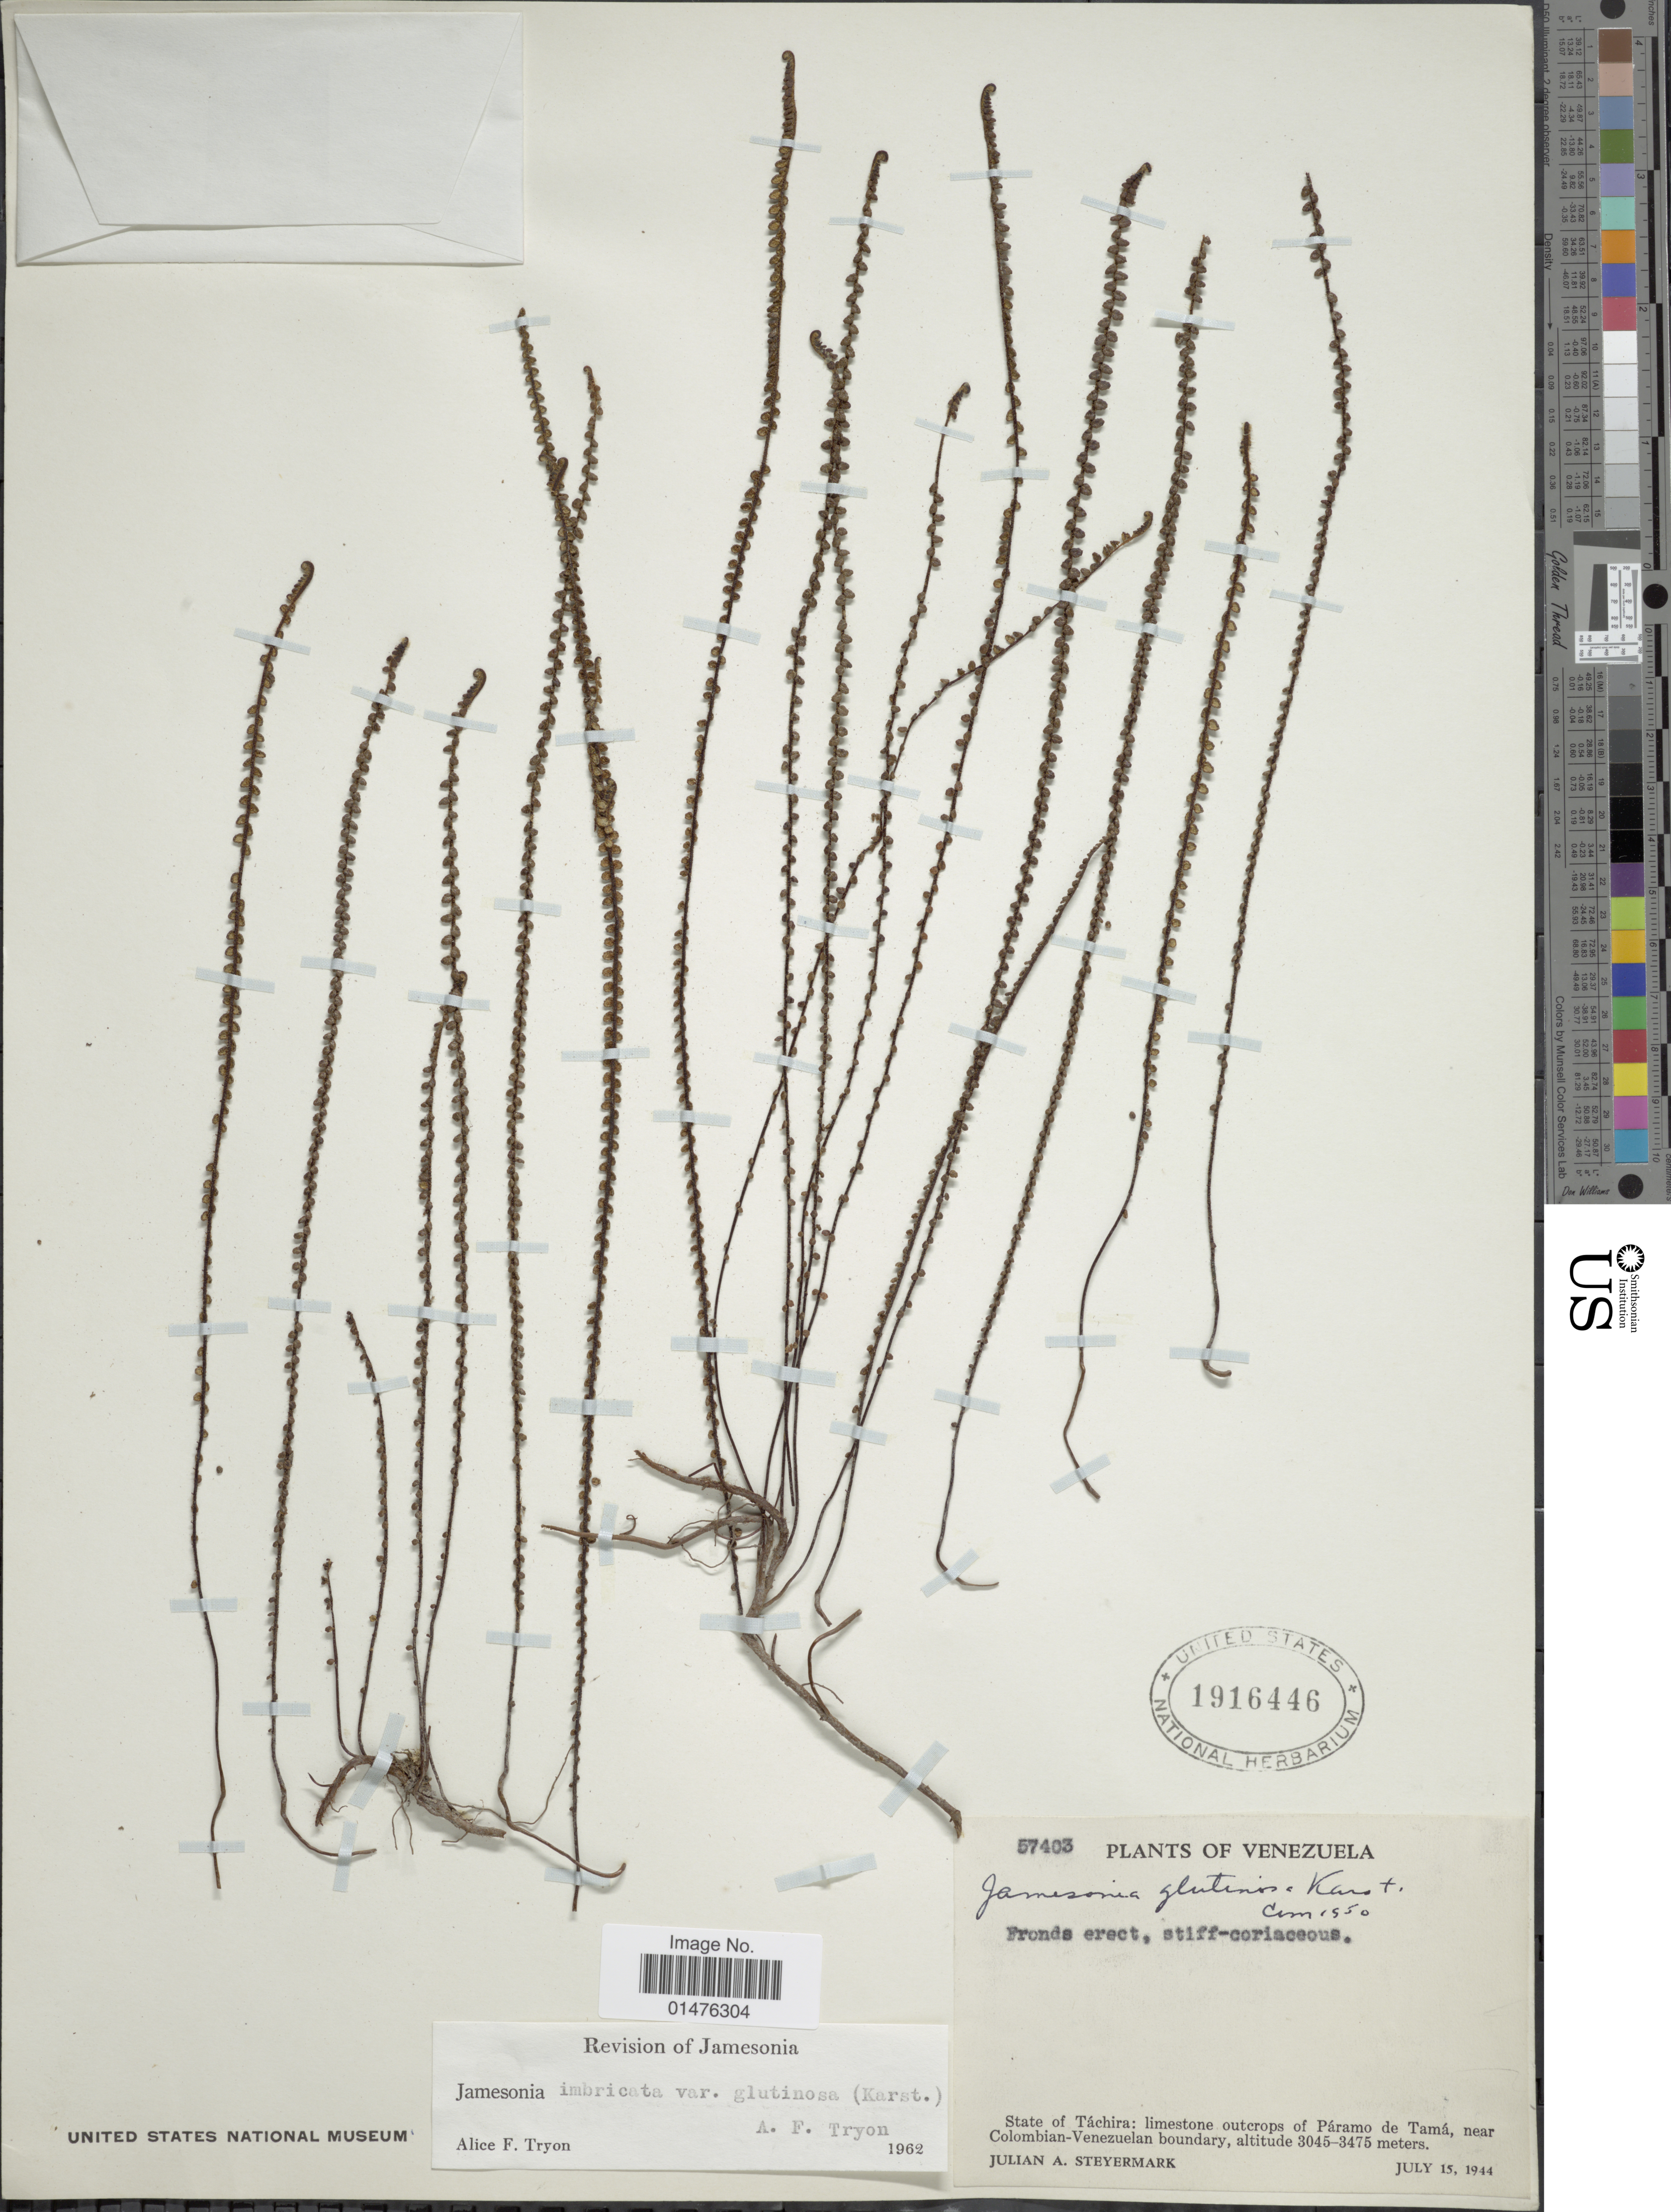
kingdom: Plantae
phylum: Tracheophyta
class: Polypodiopsida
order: Polypodiales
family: Pteridaceae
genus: Jamesonia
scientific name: Jamesonia imbricata var. glutinosa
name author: (H. Karst.) A.F. Tryon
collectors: J. Steyermark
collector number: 57403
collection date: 1944-07-15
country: Venezuela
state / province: Tachira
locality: Limestone outcrops of Páramo de Tamá, near Colombian-Venezuelan boundary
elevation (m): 3045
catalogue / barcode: US 1916446